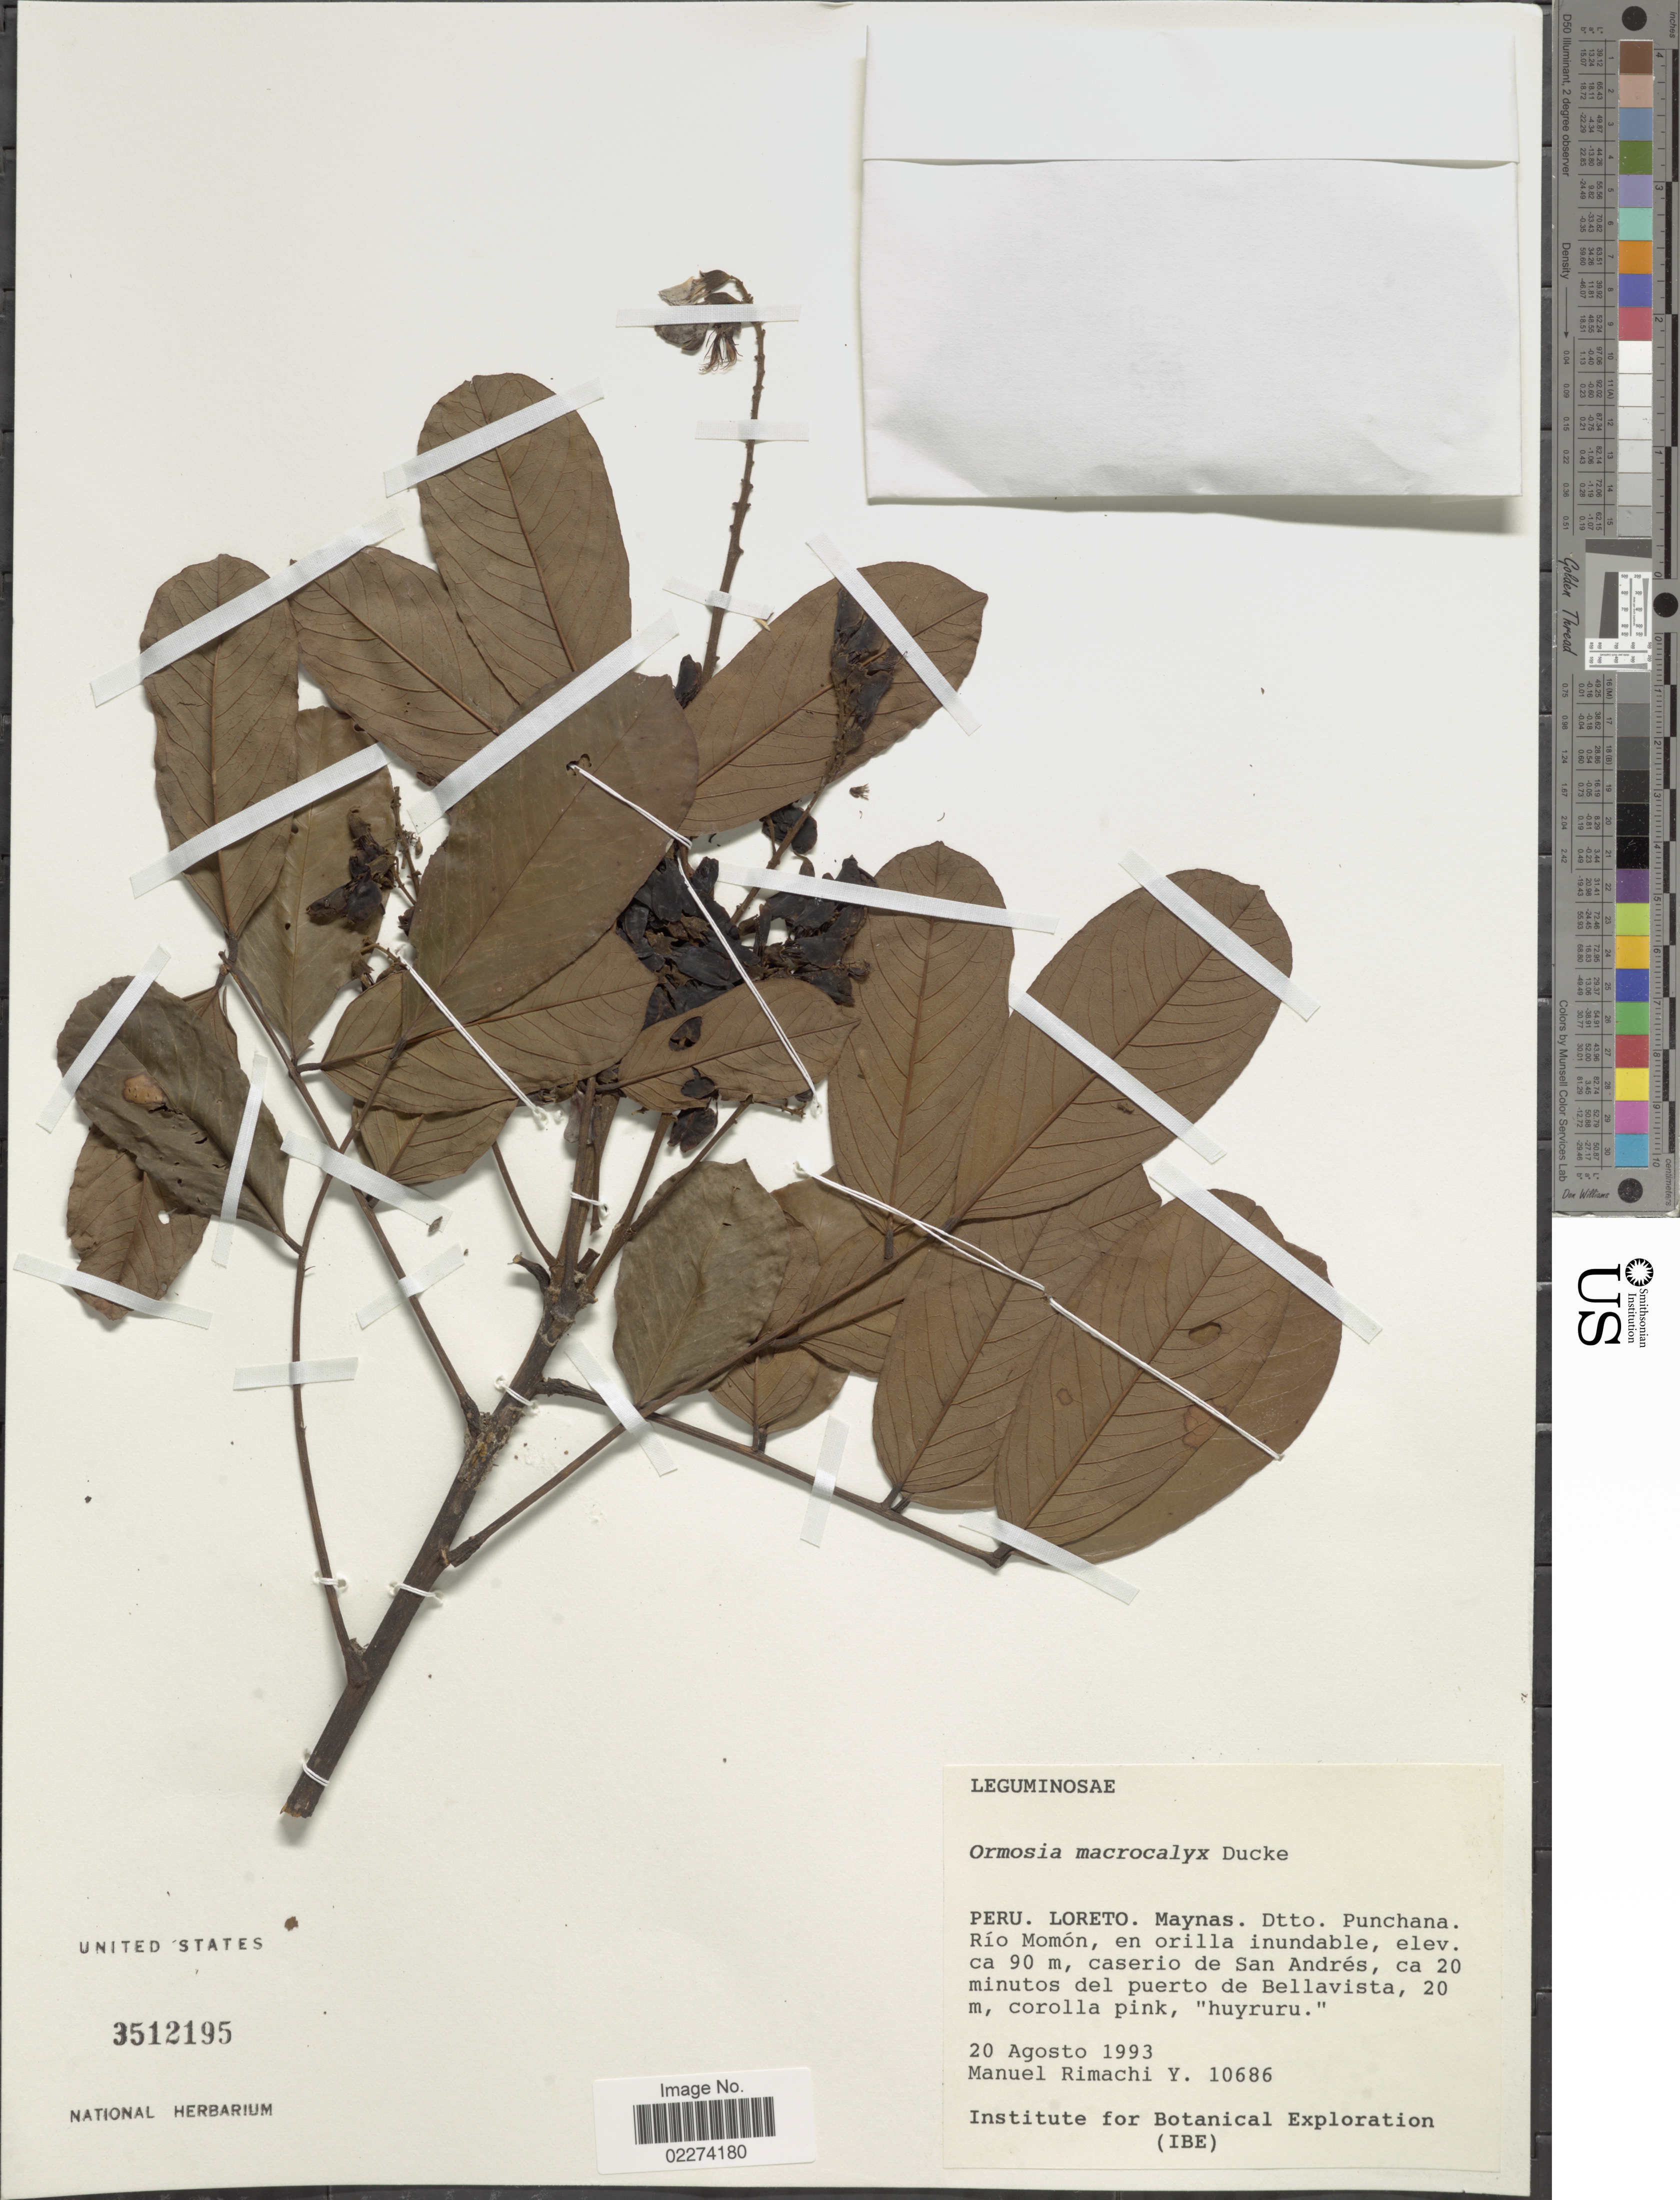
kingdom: Plantae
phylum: Tracheophyta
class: Magnoliopsida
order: Fabales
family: Fabaceae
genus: Ormosia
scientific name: Ormosia macrocalyx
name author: Ducke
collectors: M. Rimachi Y.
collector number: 10686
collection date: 1993-08-20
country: Peru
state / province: Loreto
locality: Maynas, Dtto. Punchana, Rio Momon, en orilla inundable, caserio de San Andres, 20 minutos del puerto de Bellevista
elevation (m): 90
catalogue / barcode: US 3512195